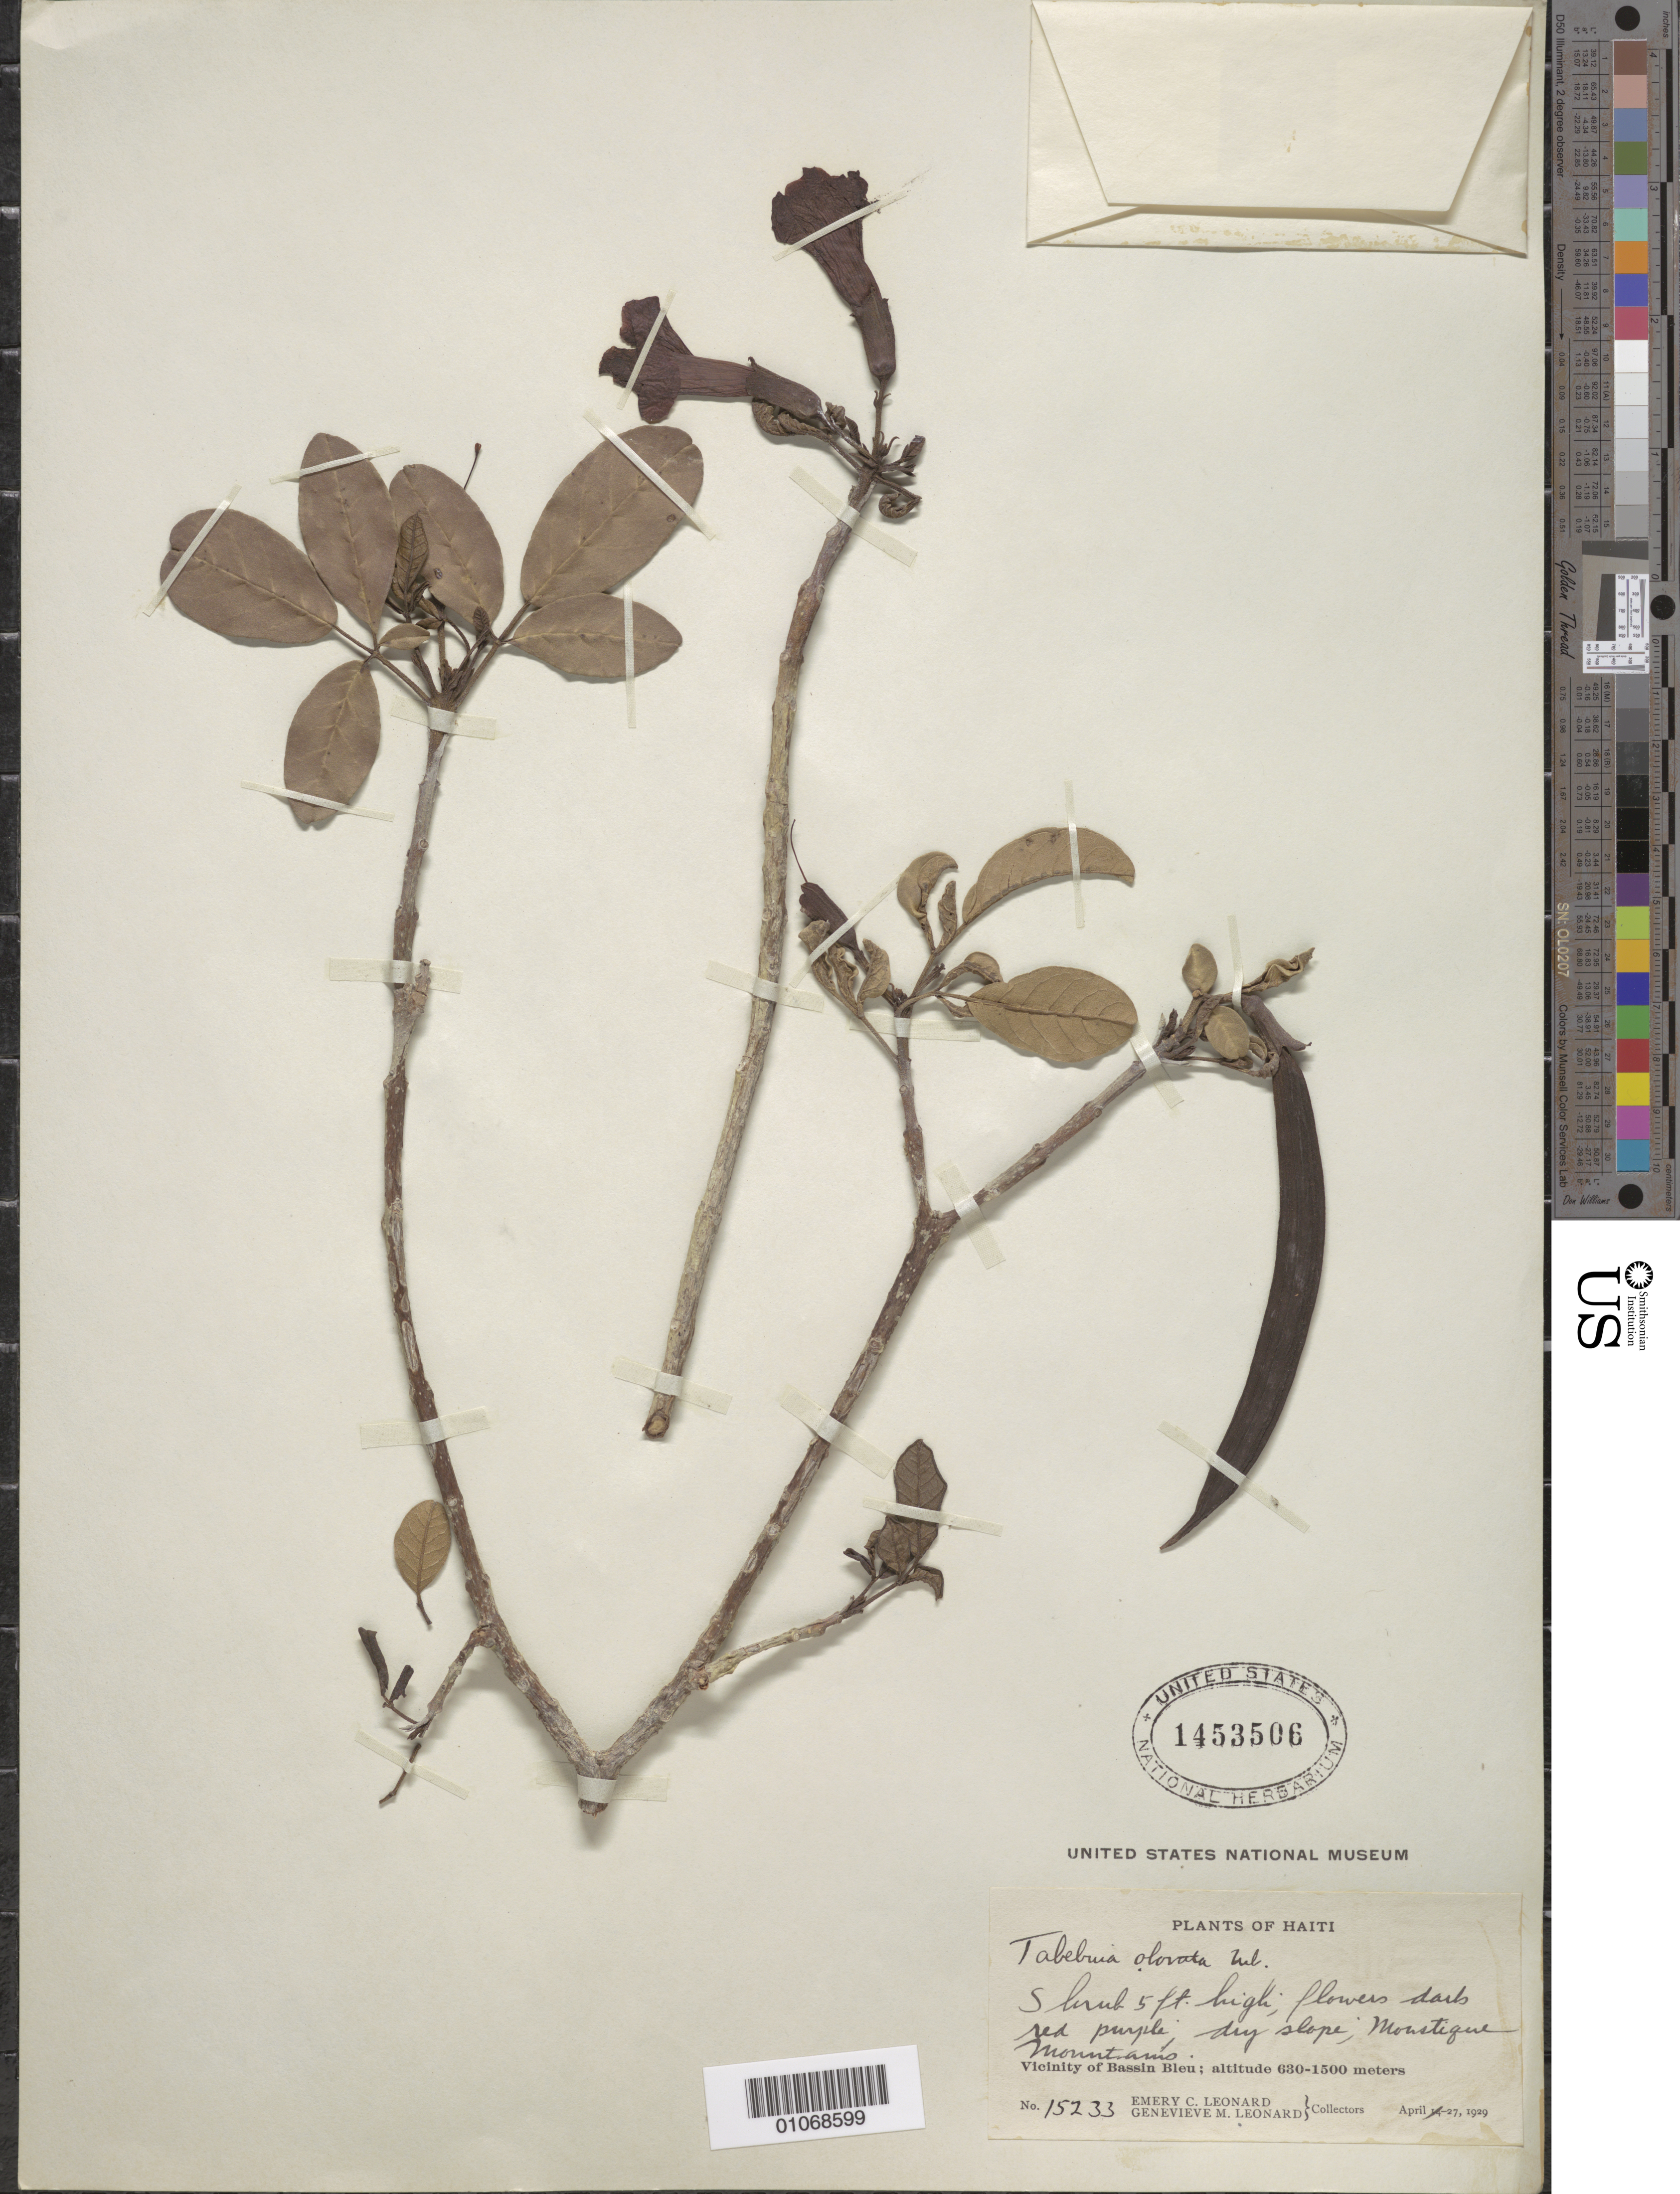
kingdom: Plantae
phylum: Tracheophyta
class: Magnoliopsida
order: Lamiales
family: Bignoniaceae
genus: Tabebuia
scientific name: Tabebuia obovata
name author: Urb.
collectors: E. C. Leonard & G. M. Leonard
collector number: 15233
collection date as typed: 27 Apr 1929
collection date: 1929-04-27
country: Haiti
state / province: Nord-Est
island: Hispaniola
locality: Vicinity of Bassin Bleu; dry slope, Moustique Mountains.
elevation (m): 630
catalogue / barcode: US 1453506